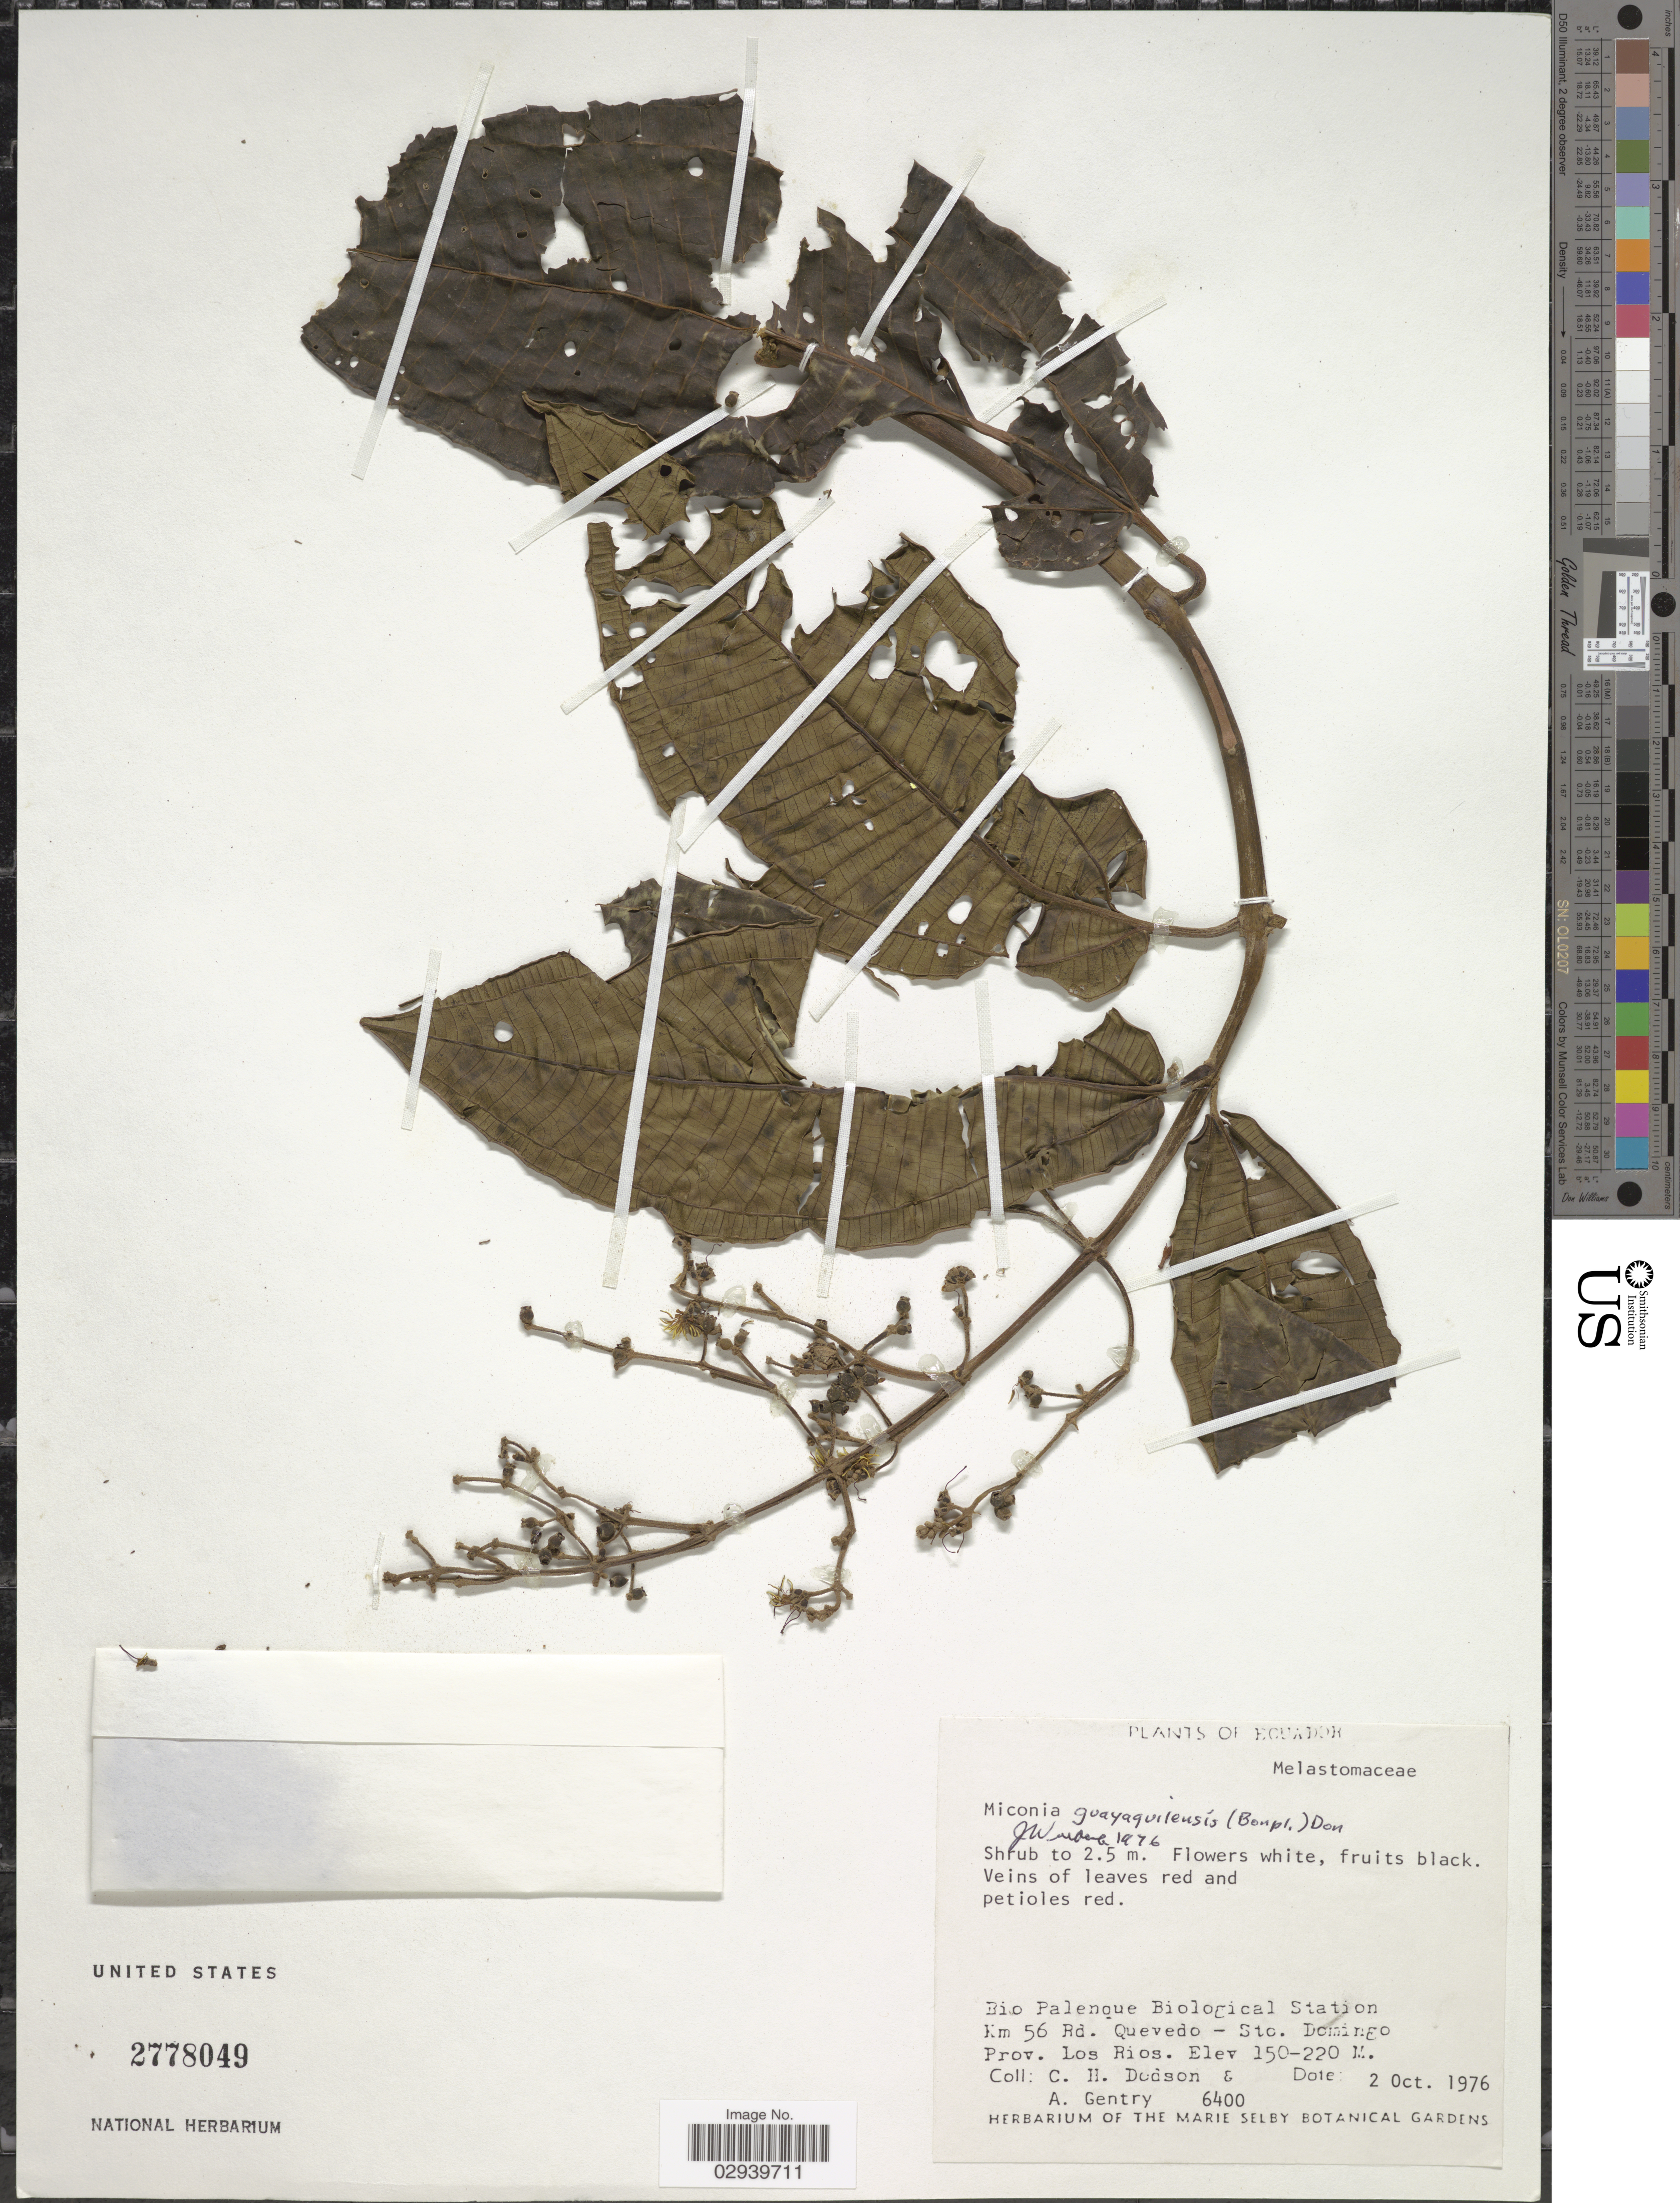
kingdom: Plantae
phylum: Tracheophyta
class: Magnoliopsida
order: Myrtales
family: Melastomataceae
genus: Miconia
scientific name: Miconia guayaquilensis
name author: (Bonpl.) D. Don ex DC.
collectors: C. H. Dodson & A. H. Gentry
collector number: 6400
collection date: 1976-10-02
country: Ecuador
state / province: Los Ríos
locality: Rio Palenque Biological Station Km 56 Rd. Quevedo - Sto. Domingo.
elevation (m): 150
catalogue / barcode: US 2778049